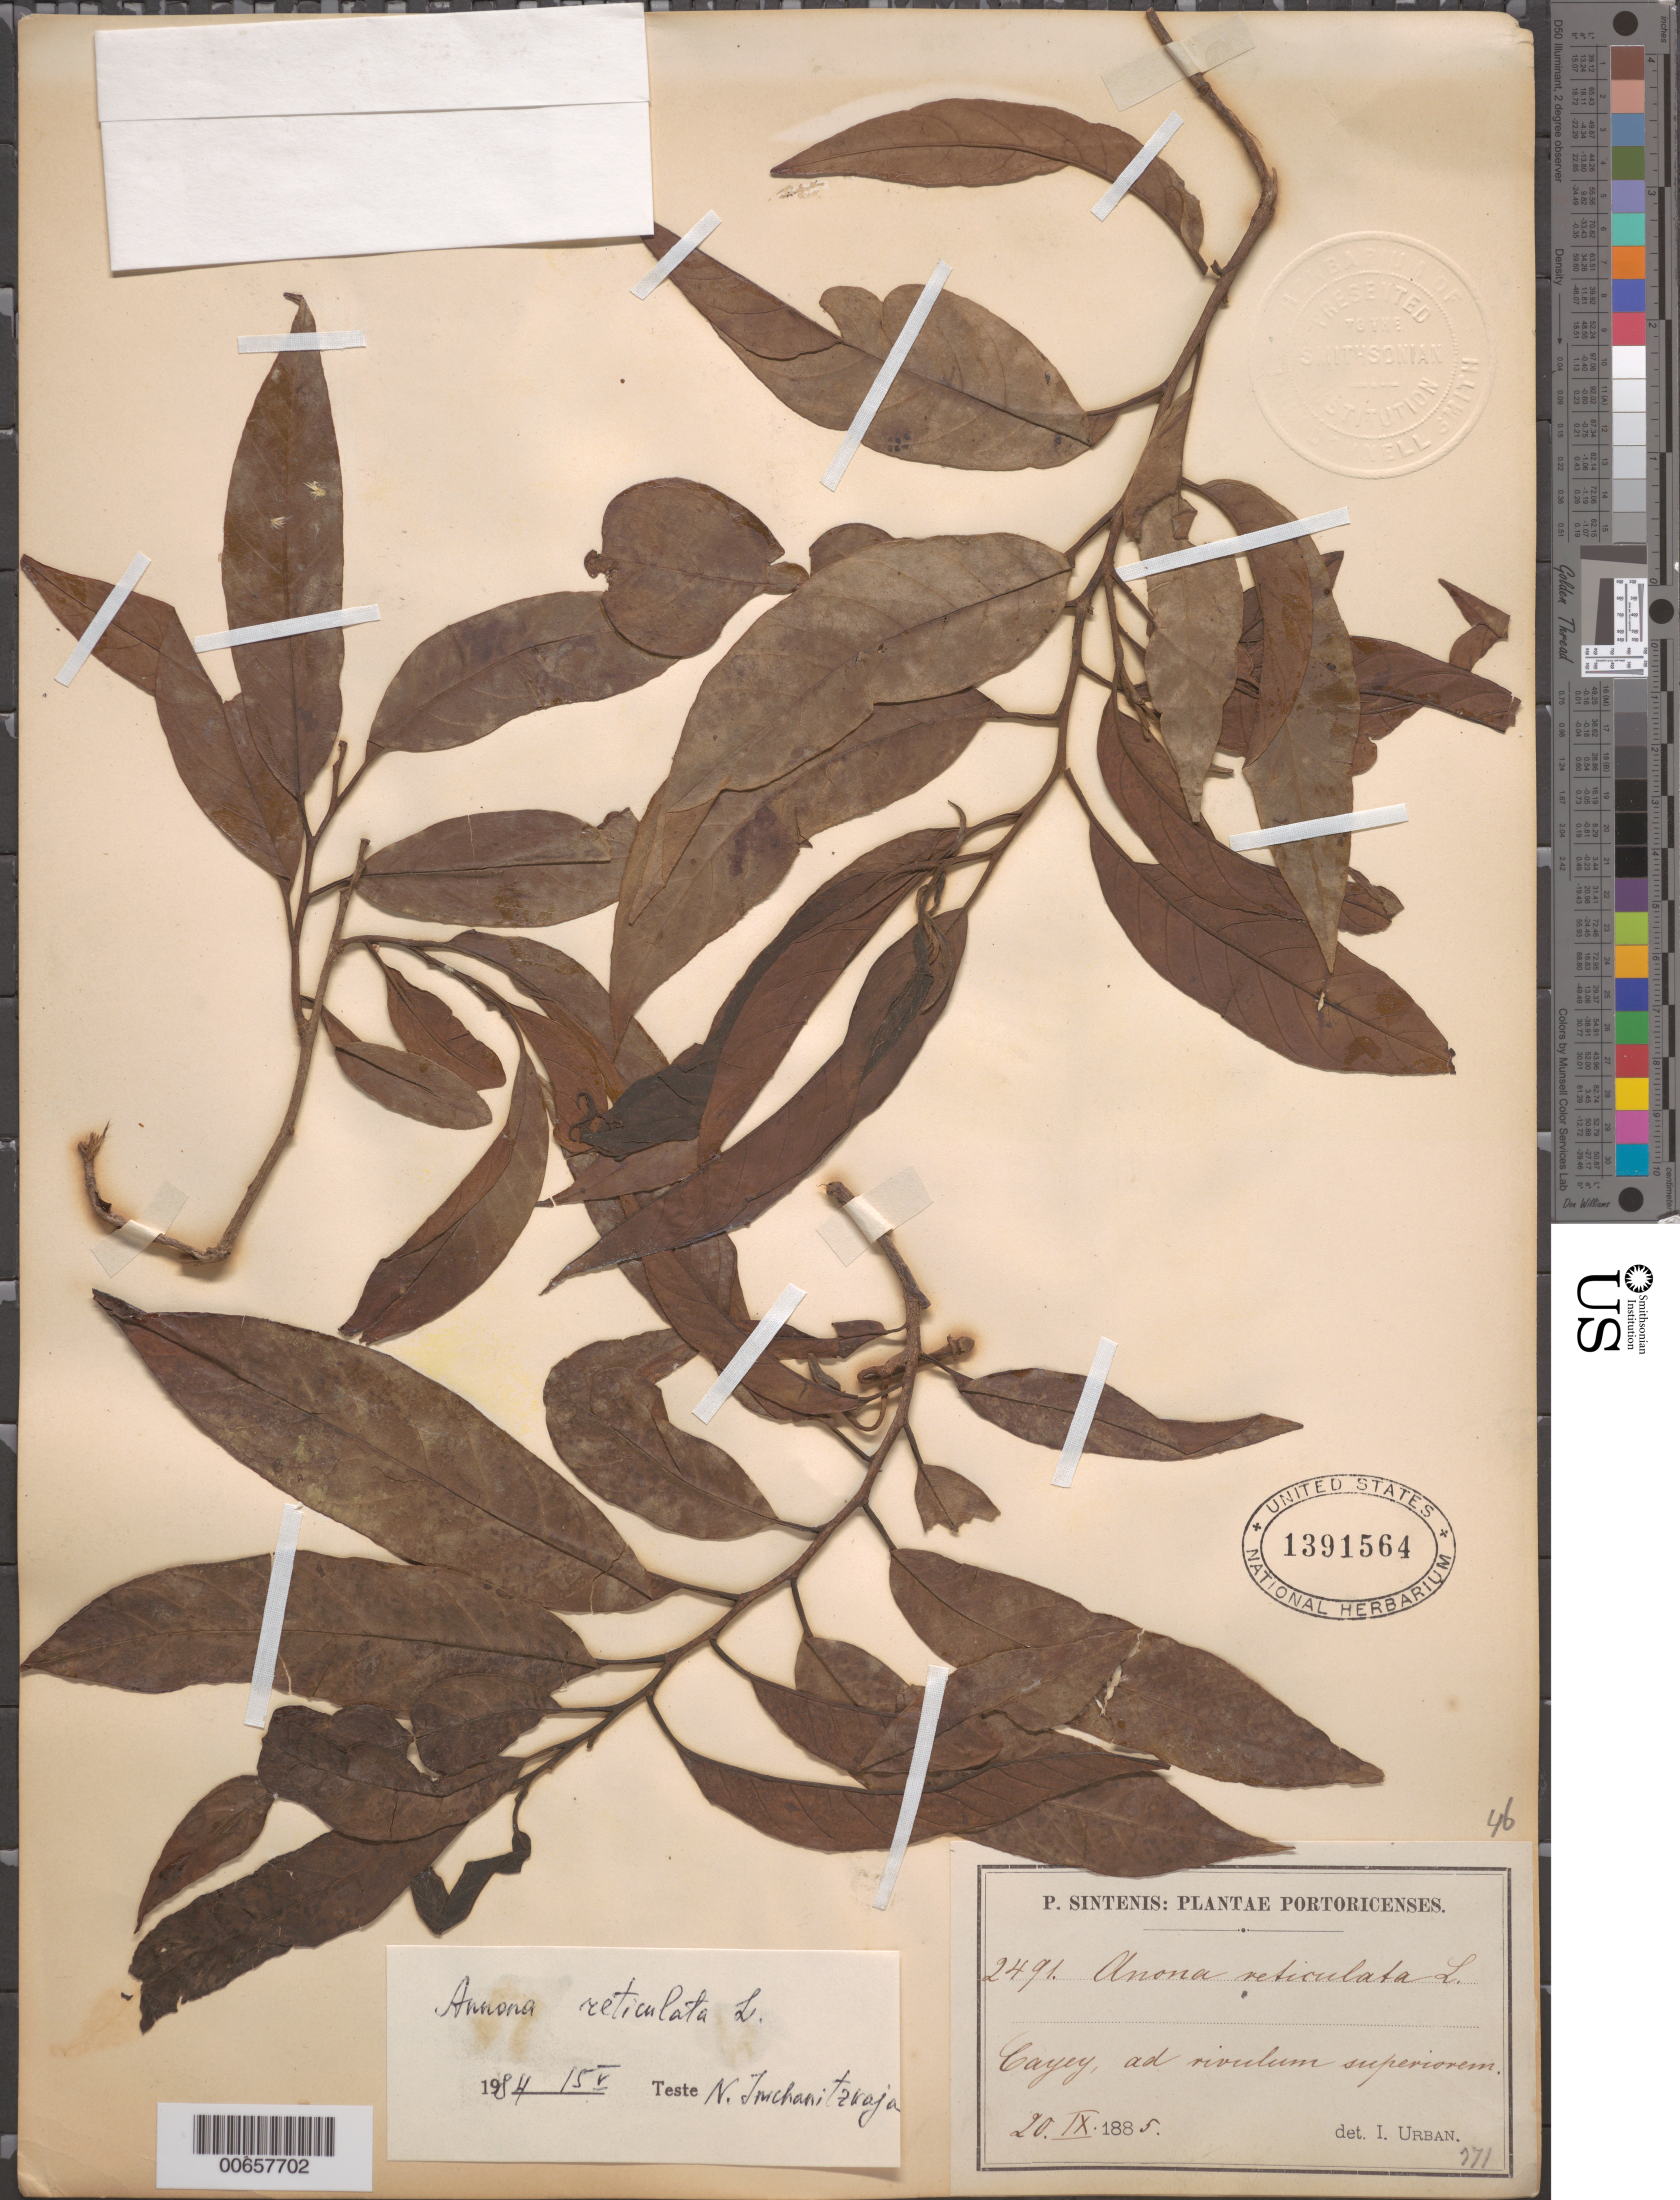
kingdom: Plantae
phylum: Tracheophyta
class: Magnoliopsida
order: Magnoliales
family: Annonaceae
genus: Annona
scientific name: Annona reticulata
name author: L.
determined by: Urban, Ignatz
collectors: P. Sintenis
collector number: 2491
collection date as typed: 20 Sep 1885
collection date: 1885-09-20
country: Puerto Rico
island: Greater Antilles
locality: Cayey, ad rivulum superiorem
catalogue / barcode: US 1391564